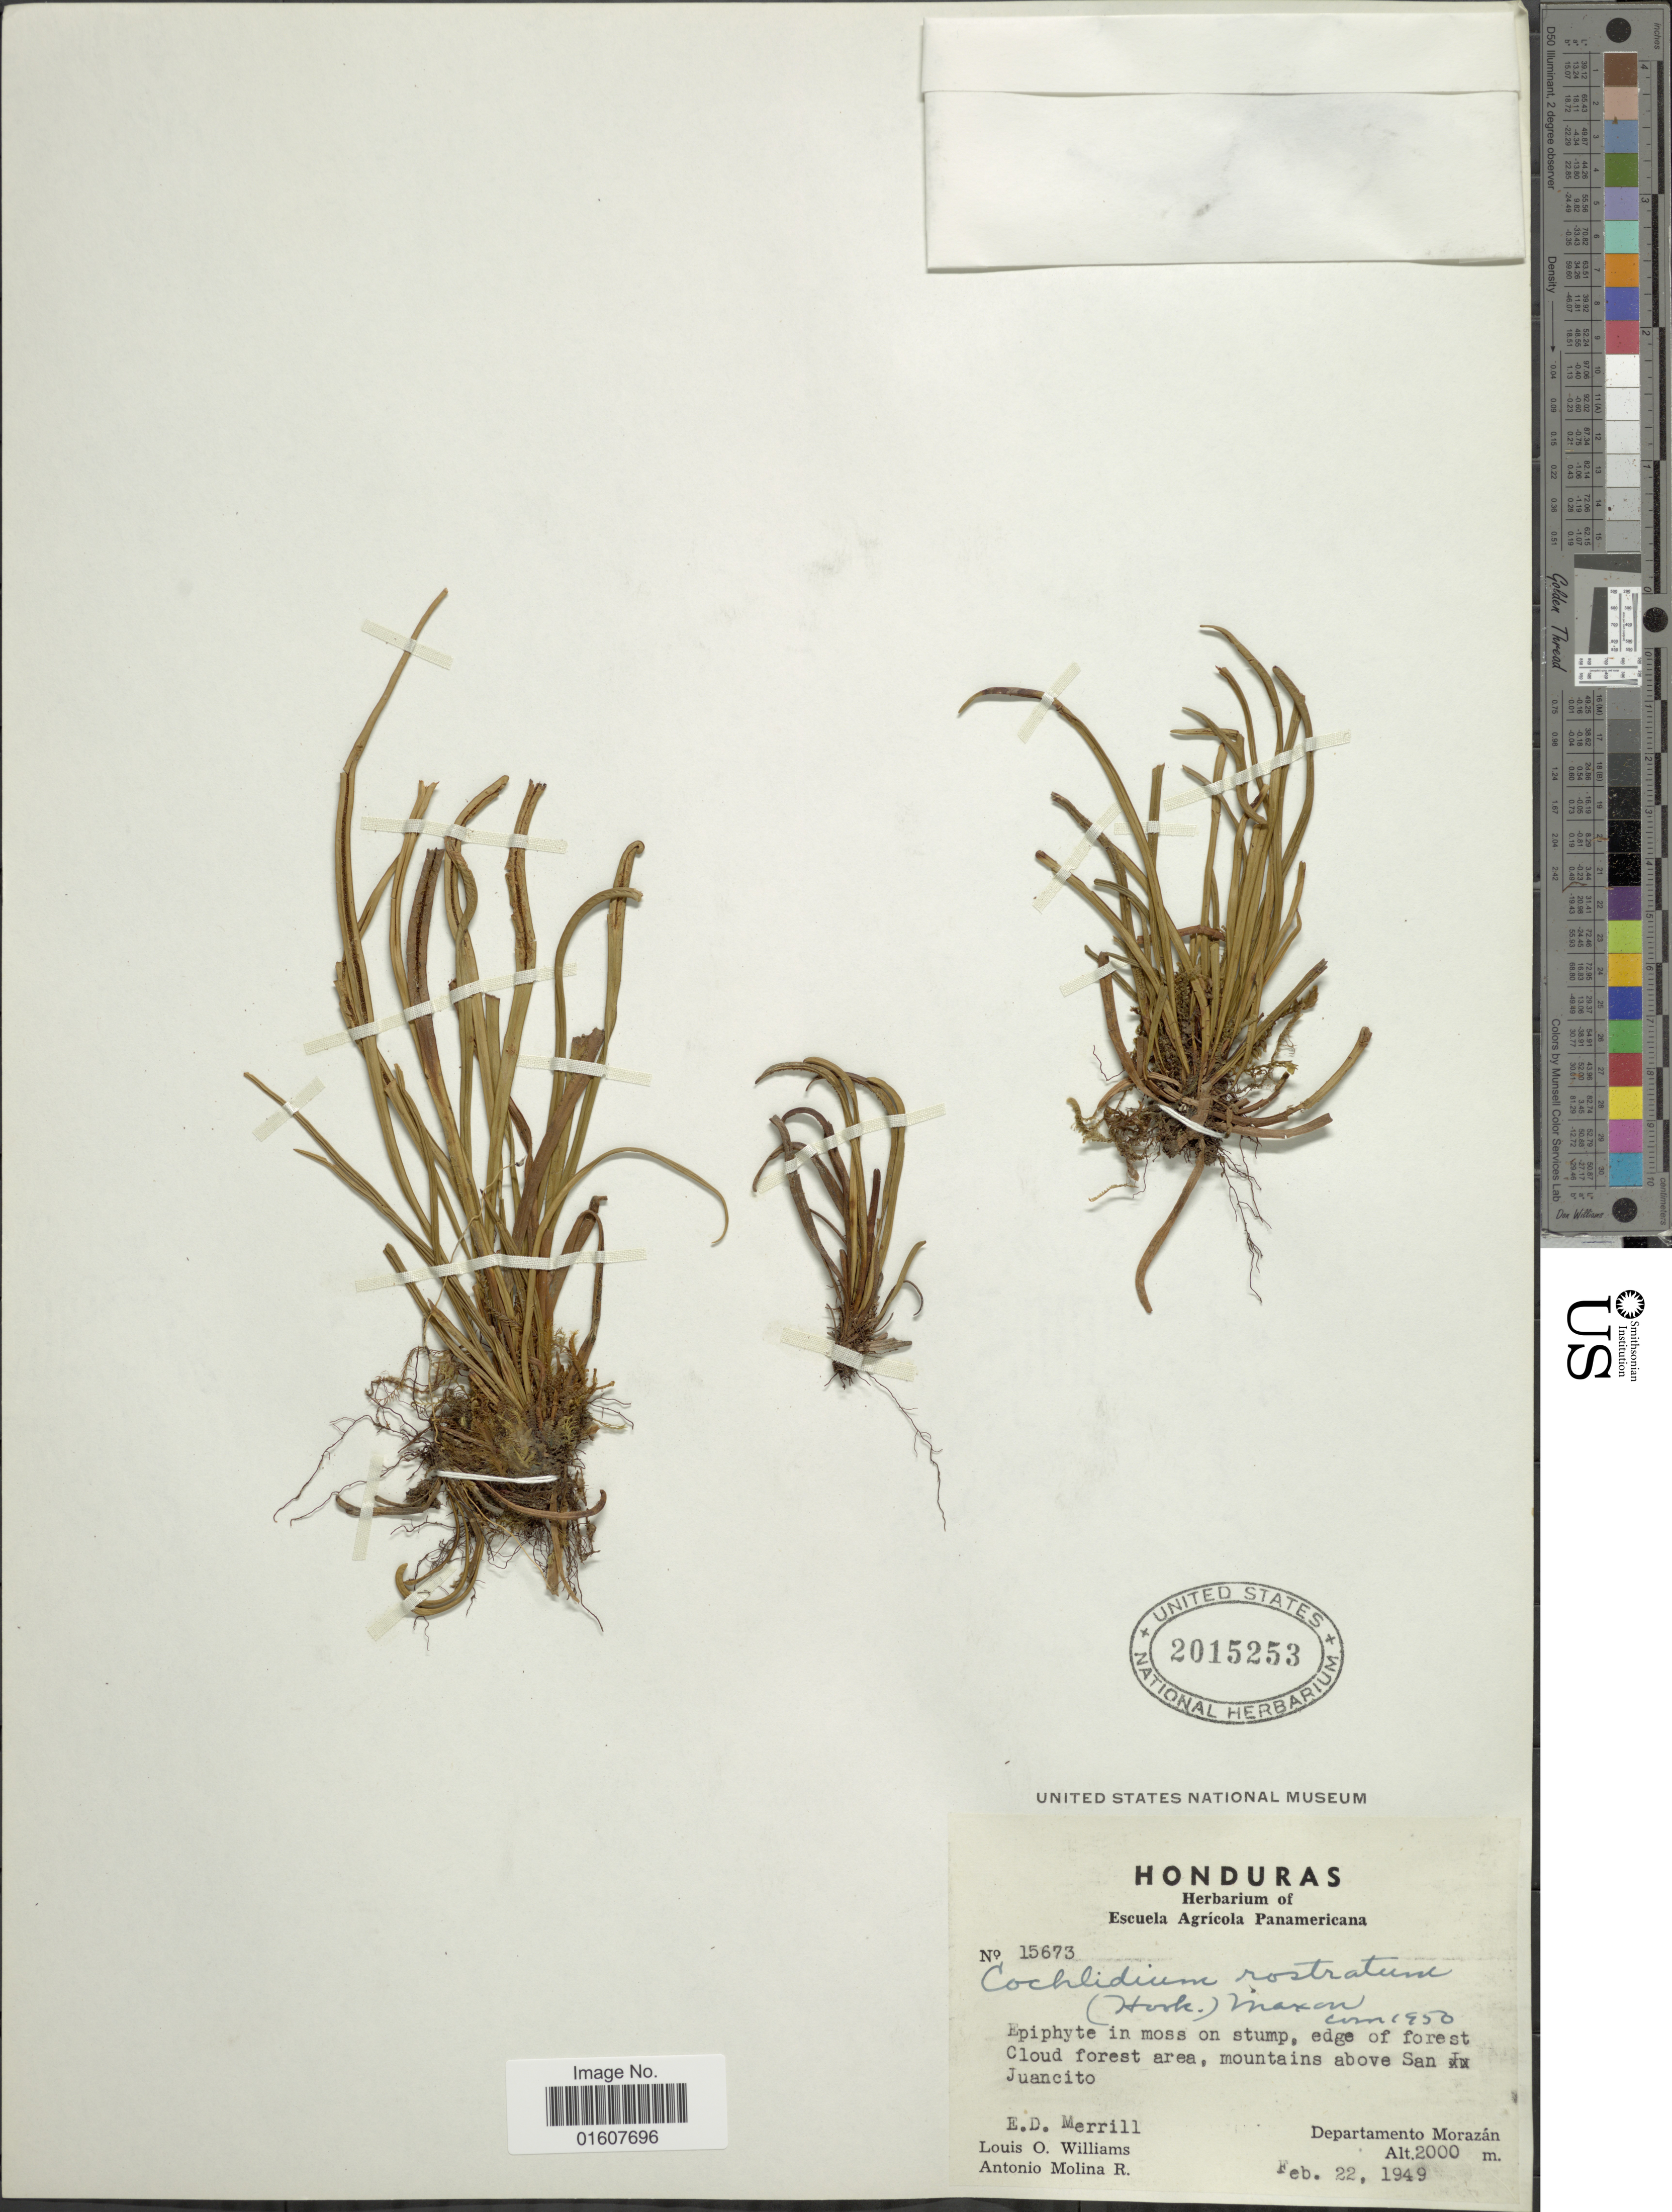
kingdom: Plantae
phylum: Tracheophyta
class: Polypodiopsida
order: Polypodiales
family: Polypodiaceae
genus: Cochlidium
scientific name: Cochlidium rostratum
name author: (Hook.) Maxon ex C. Chr.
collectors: E. D. Merrill, L. O. Williams & A. Molina R.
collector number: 15673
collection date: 1949-02-22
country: Honduras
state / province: Fco. Morazán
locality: Edge of forest Cloud forest area, mountains above San Juancito, Departamento Morazán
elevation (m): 2000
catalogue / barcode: US 2015253